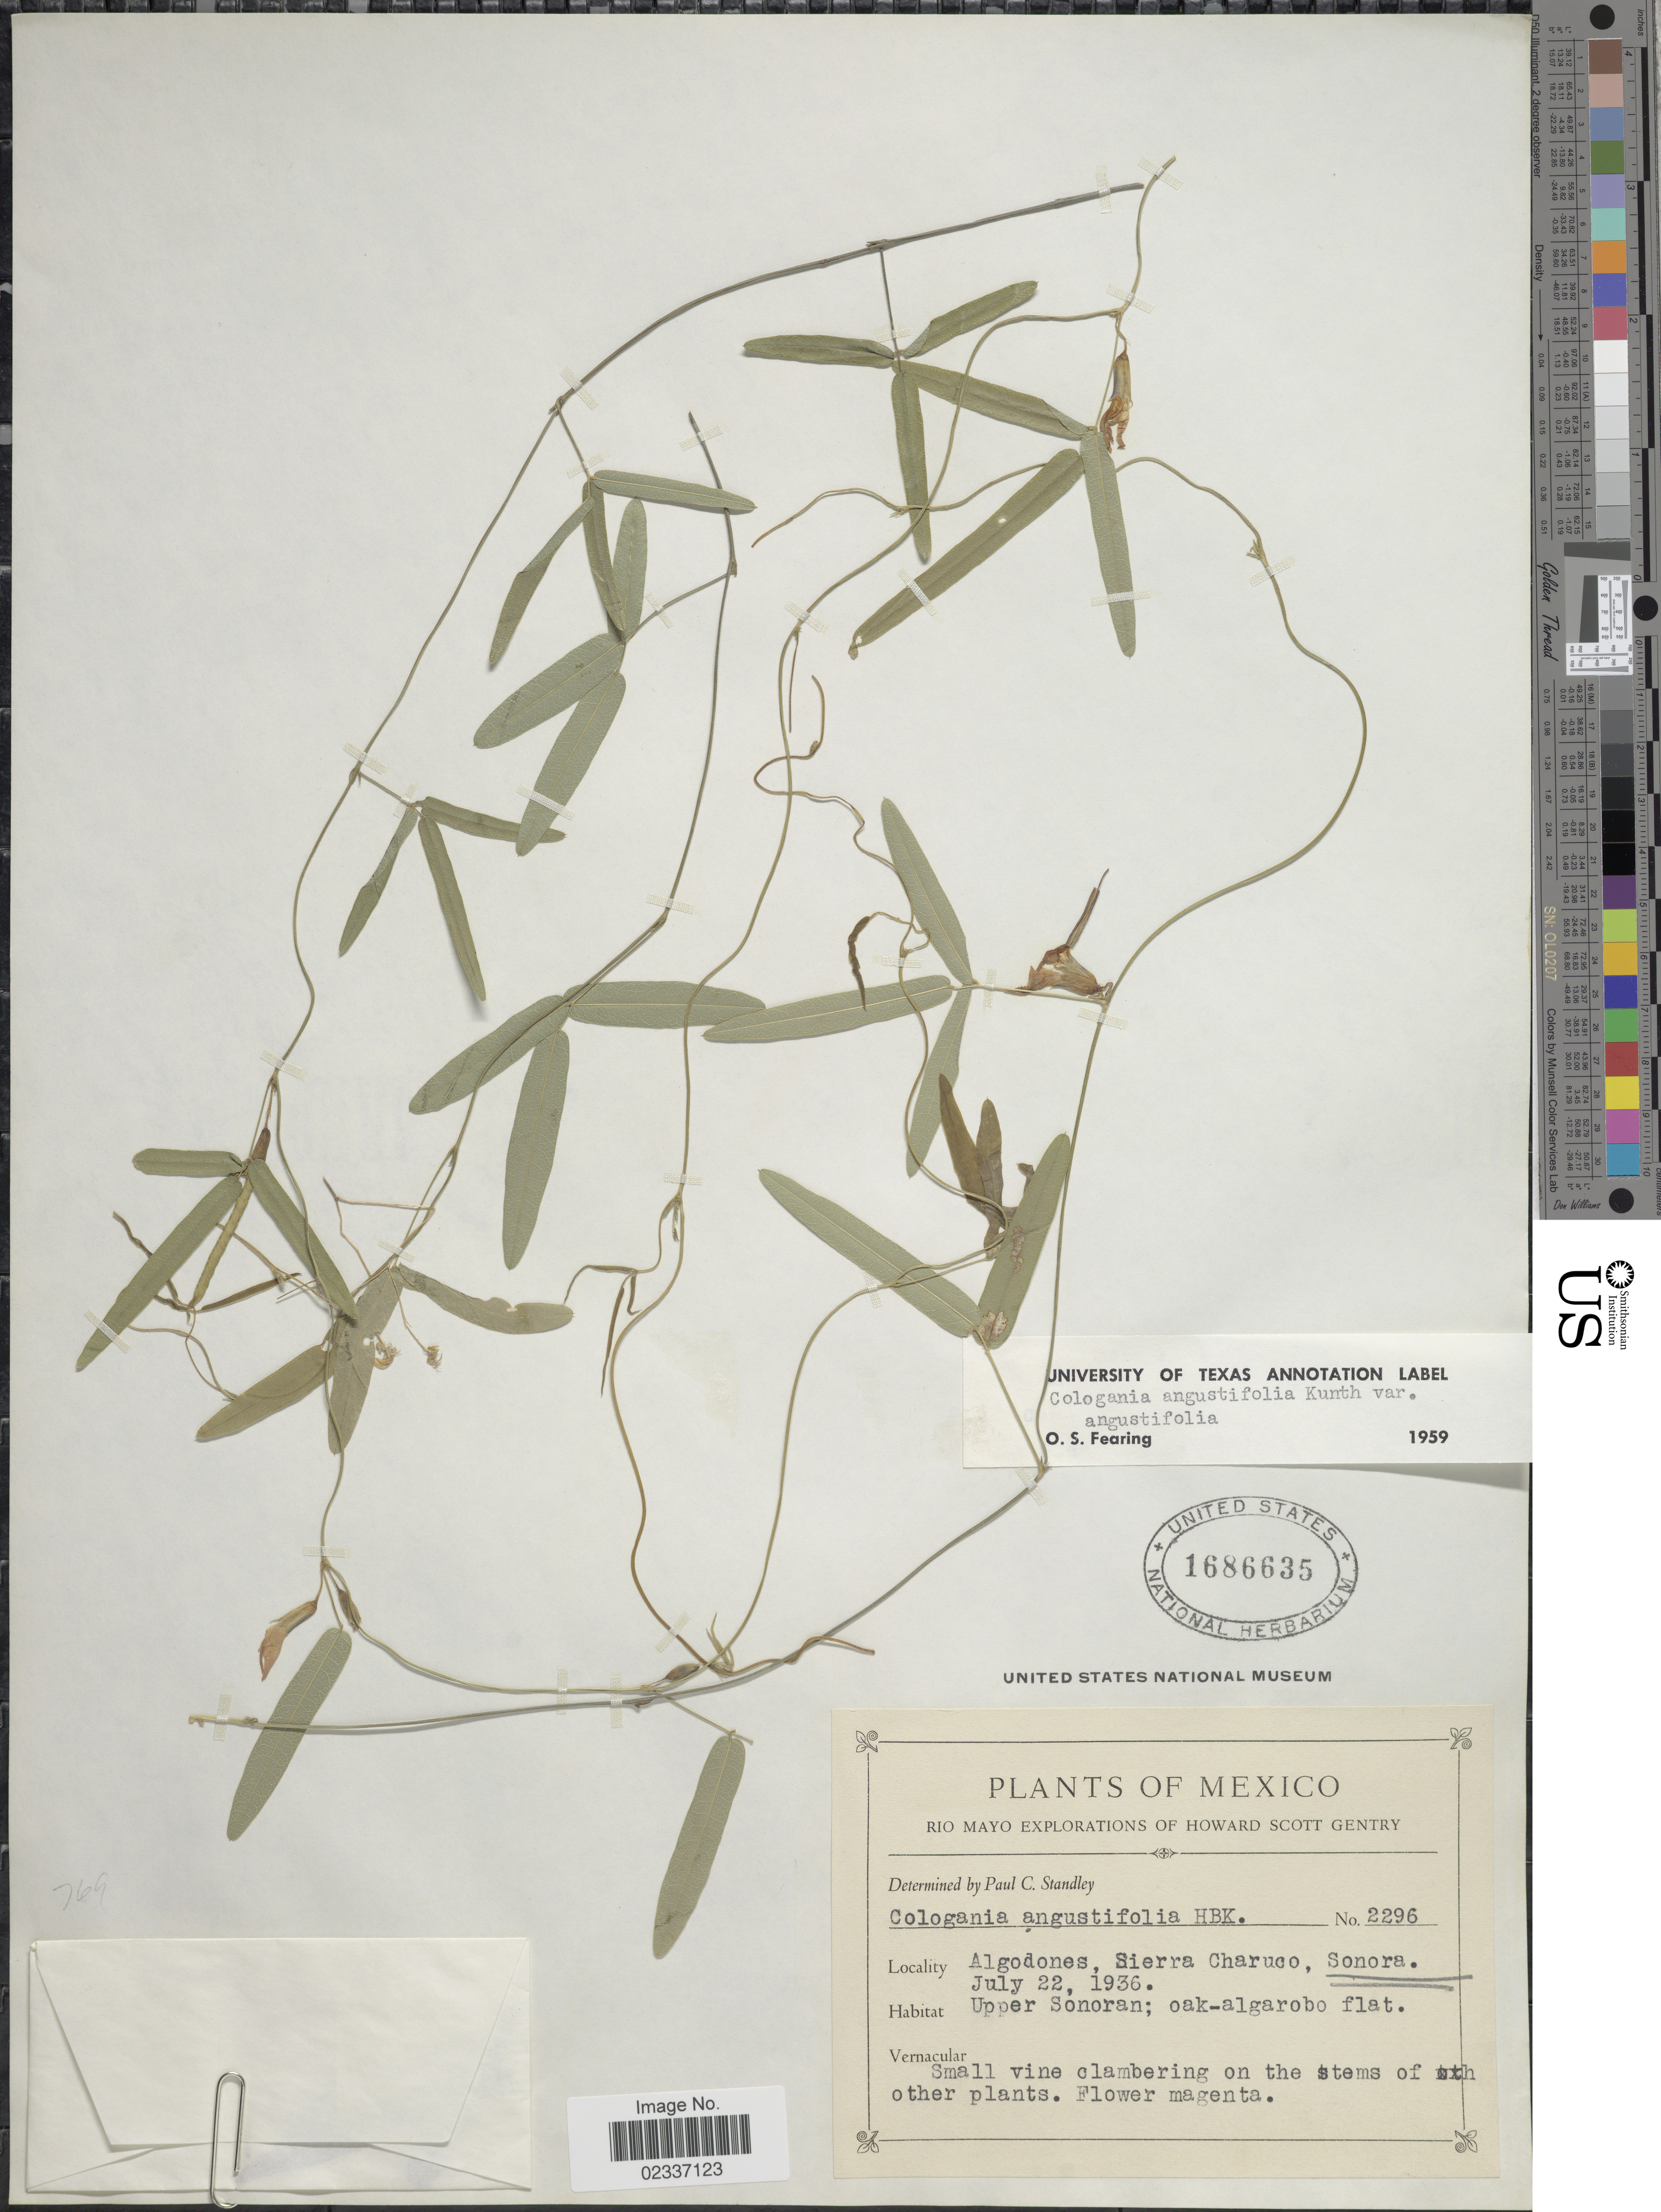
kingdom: Plantae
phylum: Tracheophyta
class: Magnoliopsida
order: Fabales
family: Fabaceae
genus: Cologania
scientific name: Cologania angustifolia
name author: Kunth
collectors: H. S. Gentry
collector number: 2296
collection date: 1936-07-22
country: Mexico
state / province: Sonora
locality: Rio Mayo, Algodones, Sierra Charuco, Upper Sonoran; oak-algarobo flat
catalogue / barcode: US 1686635